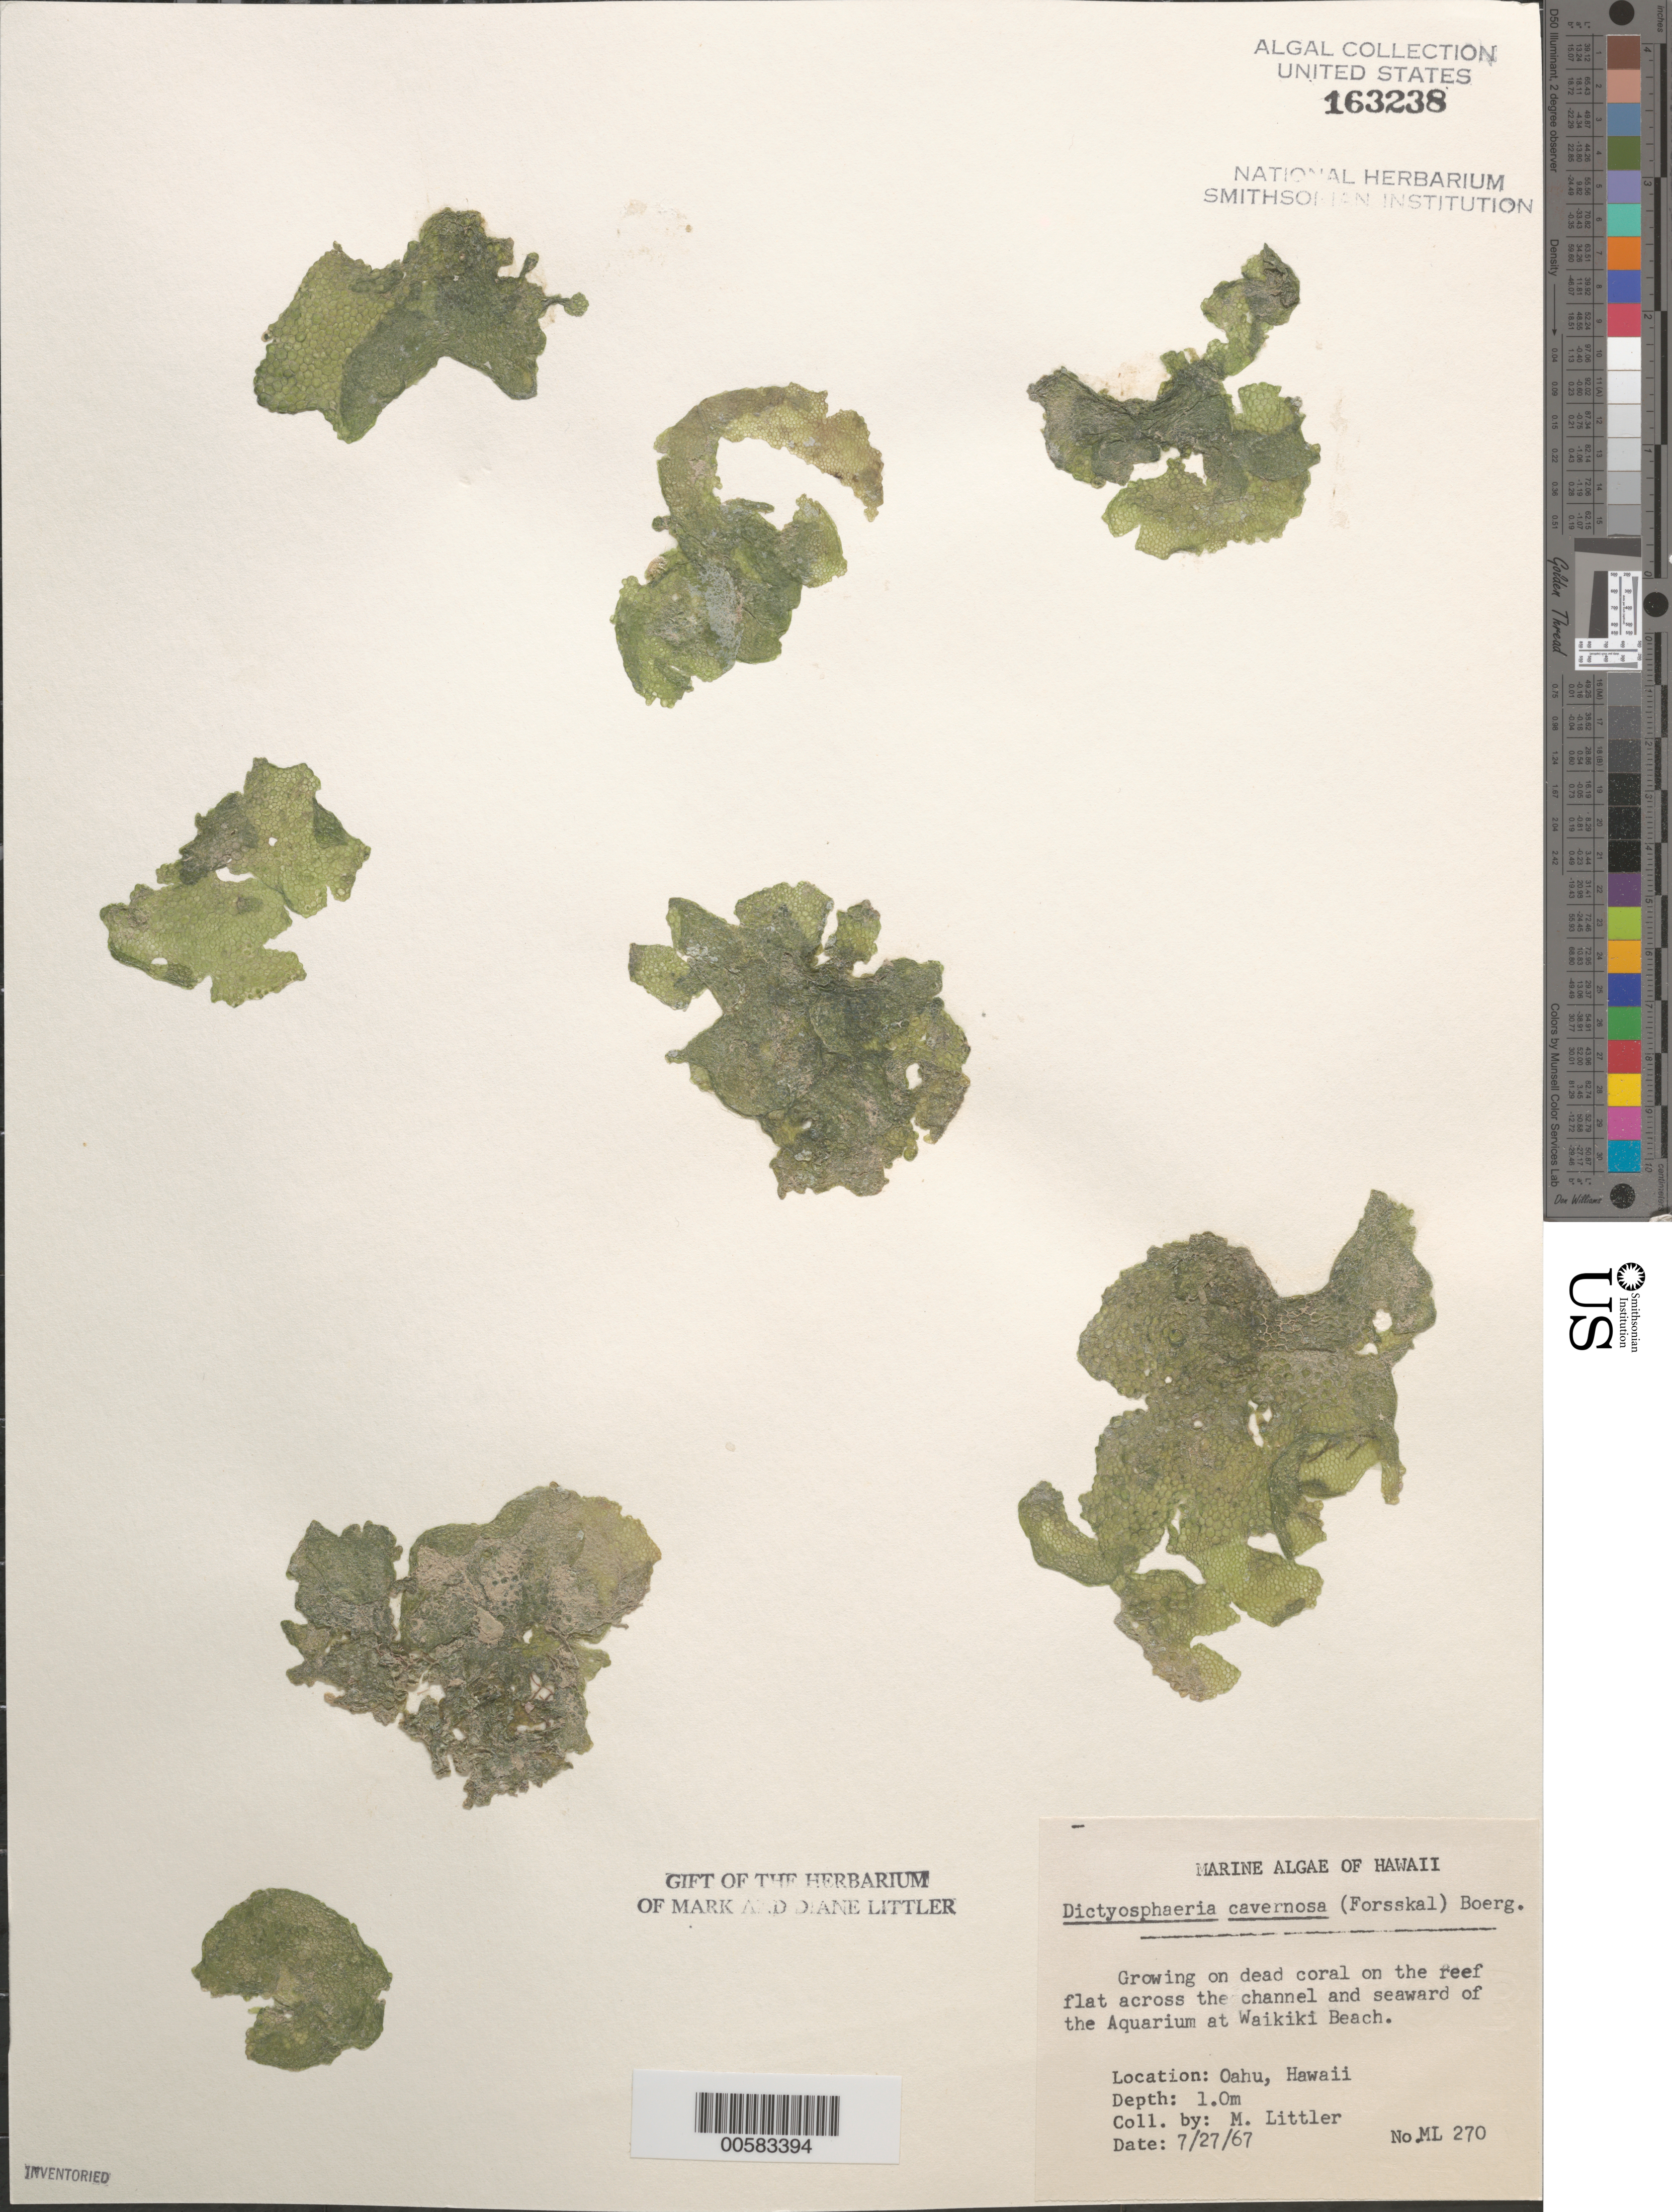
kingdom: Plantae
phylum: Chlorophyta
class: Ulvophyceae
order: Siphonocladales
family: Siphonocladaceae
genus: Dictyosphaeria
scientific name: Dictyosphaeria cavernosa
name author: (Forssk.) Børgesen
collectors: M. M. Littler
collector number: ML 270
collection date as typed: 27 Jul 1967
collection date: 1967-07-27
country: United States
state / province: Hawaii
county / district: Honolulu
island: Oahu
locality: Waikiki Beach near Aquarium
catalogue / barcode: US 163238